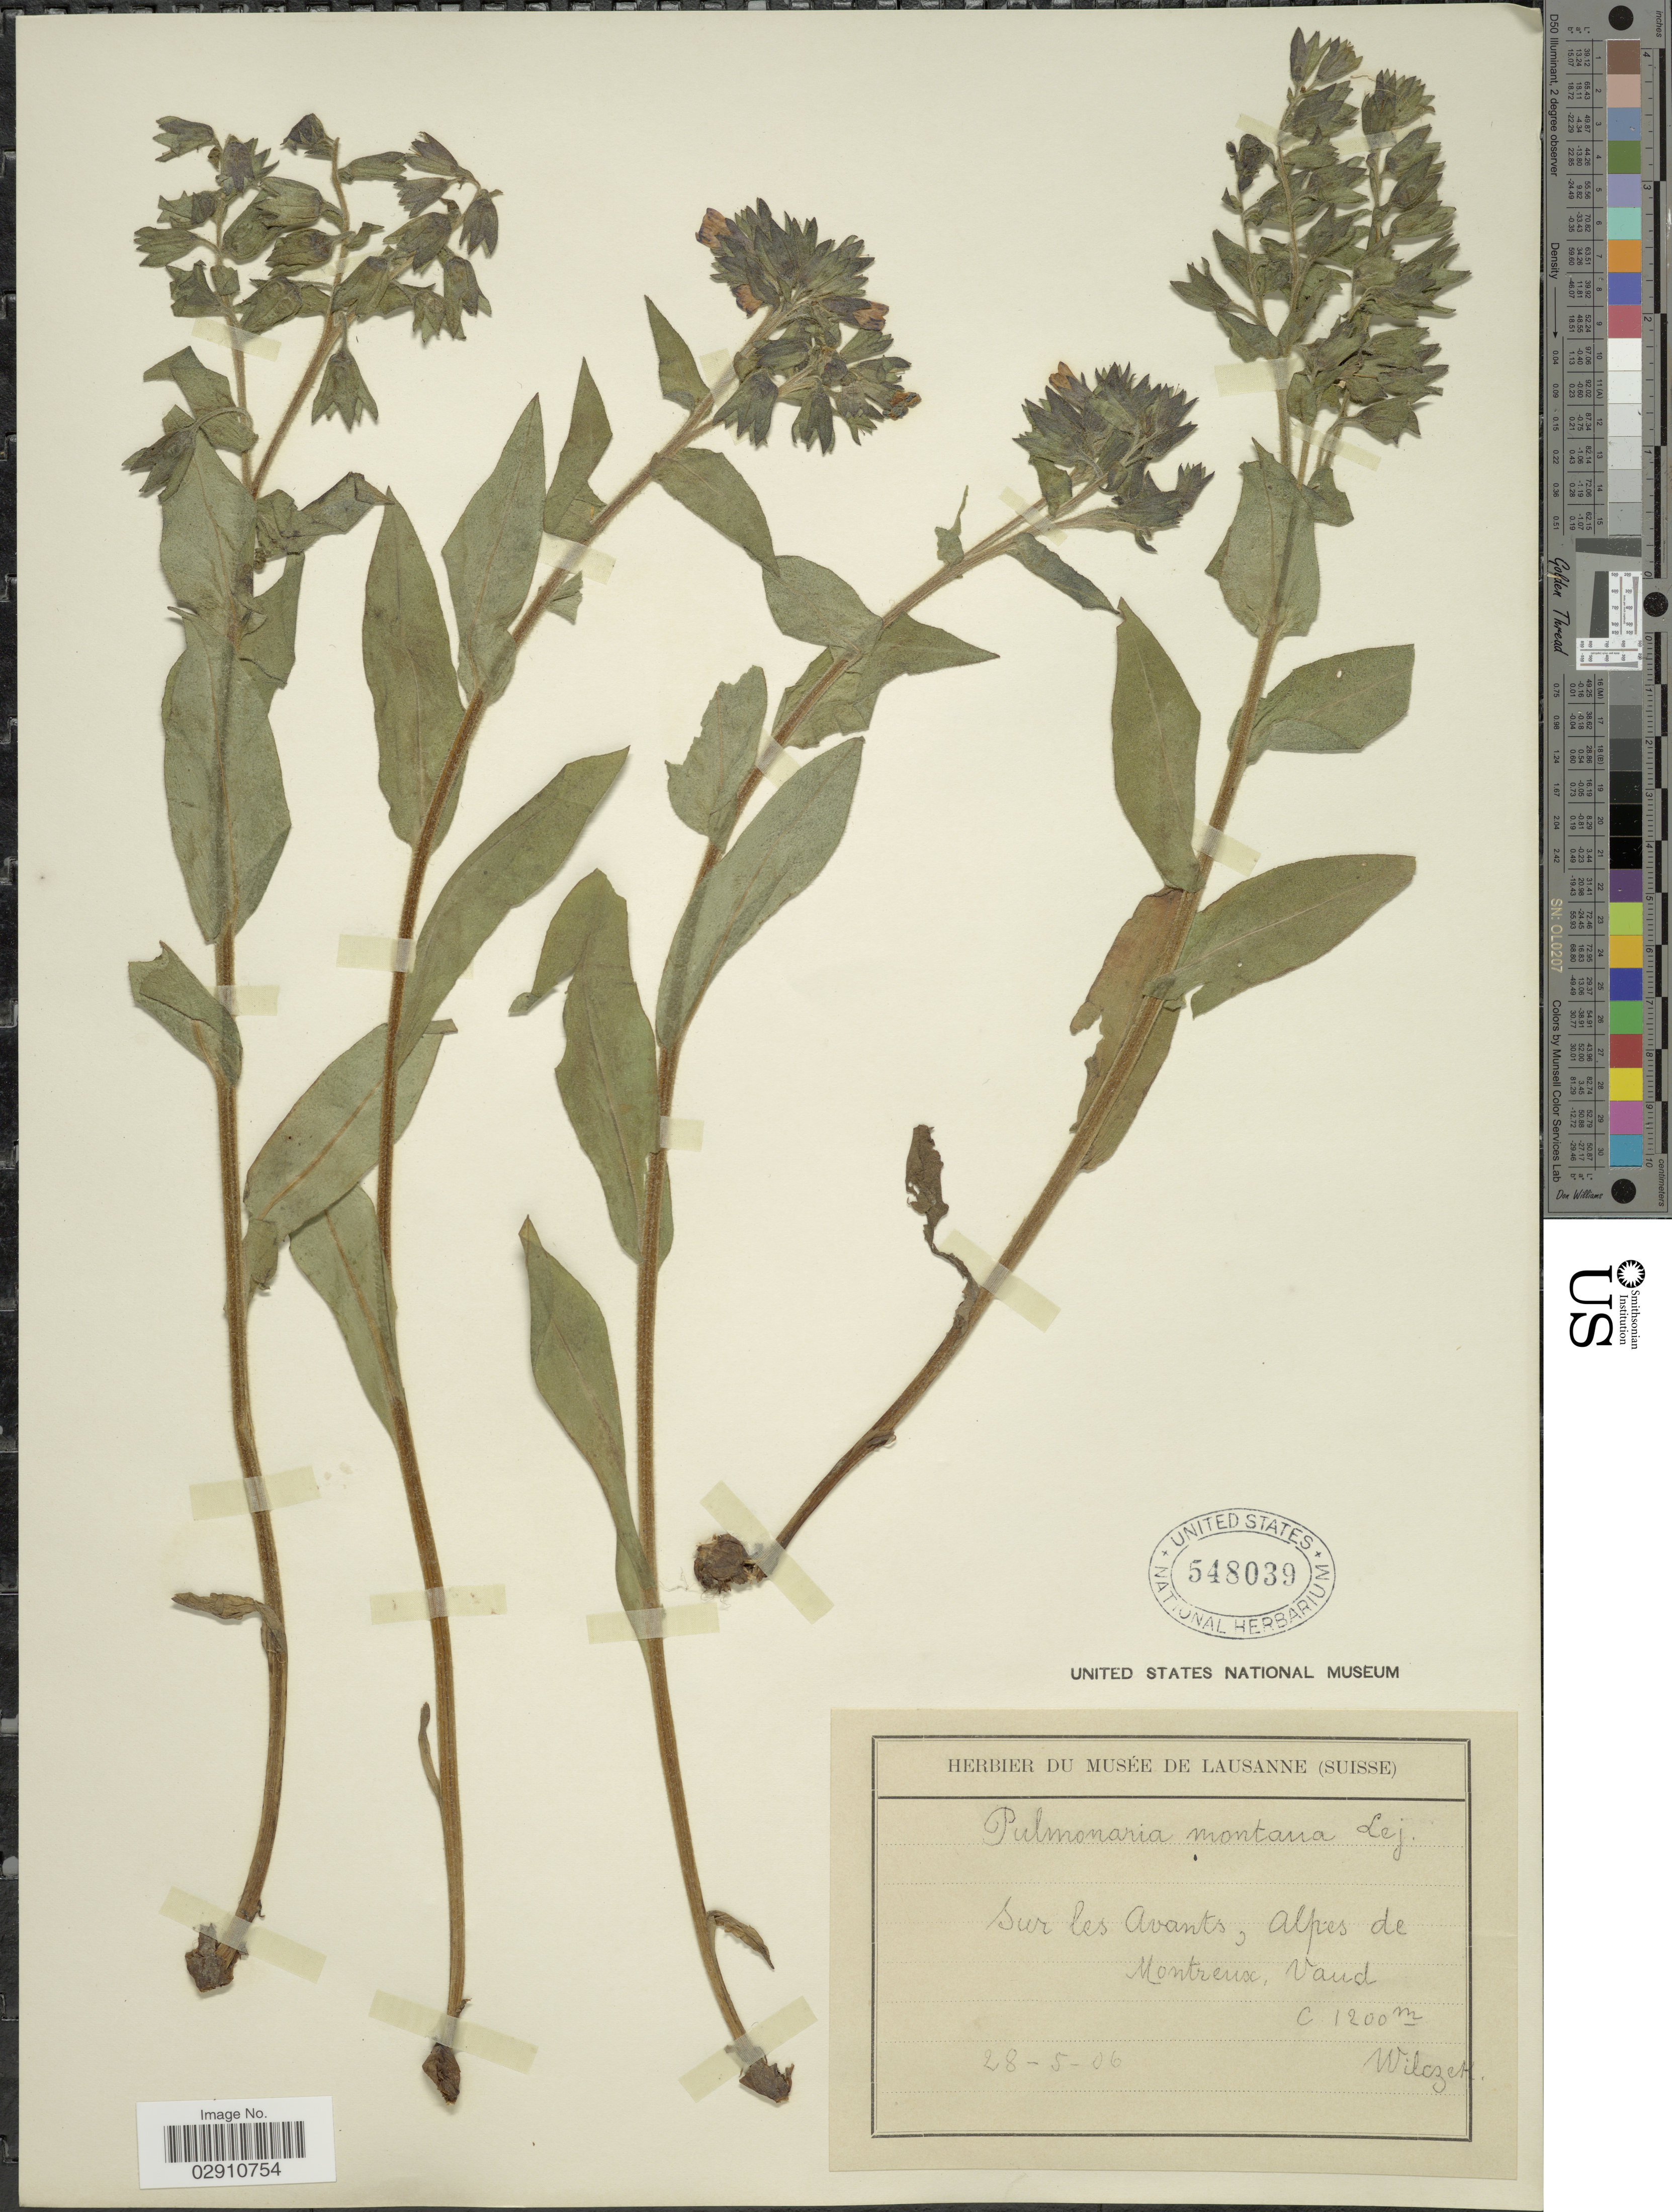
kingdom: Plantae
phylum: Tracheophyta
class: Magnoliopsida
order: Boraginales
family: Boraginaceae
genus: Pulmonaria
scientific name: Pulmonaria montana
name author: Lej.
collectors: Wilczek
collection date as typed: Transcribed d/m/y: 28/5/6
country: Switzerland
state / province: Vaud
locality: Sur les Avants, Alpes de Montreux, Vaud.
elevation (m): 1200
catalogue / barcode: US 548039